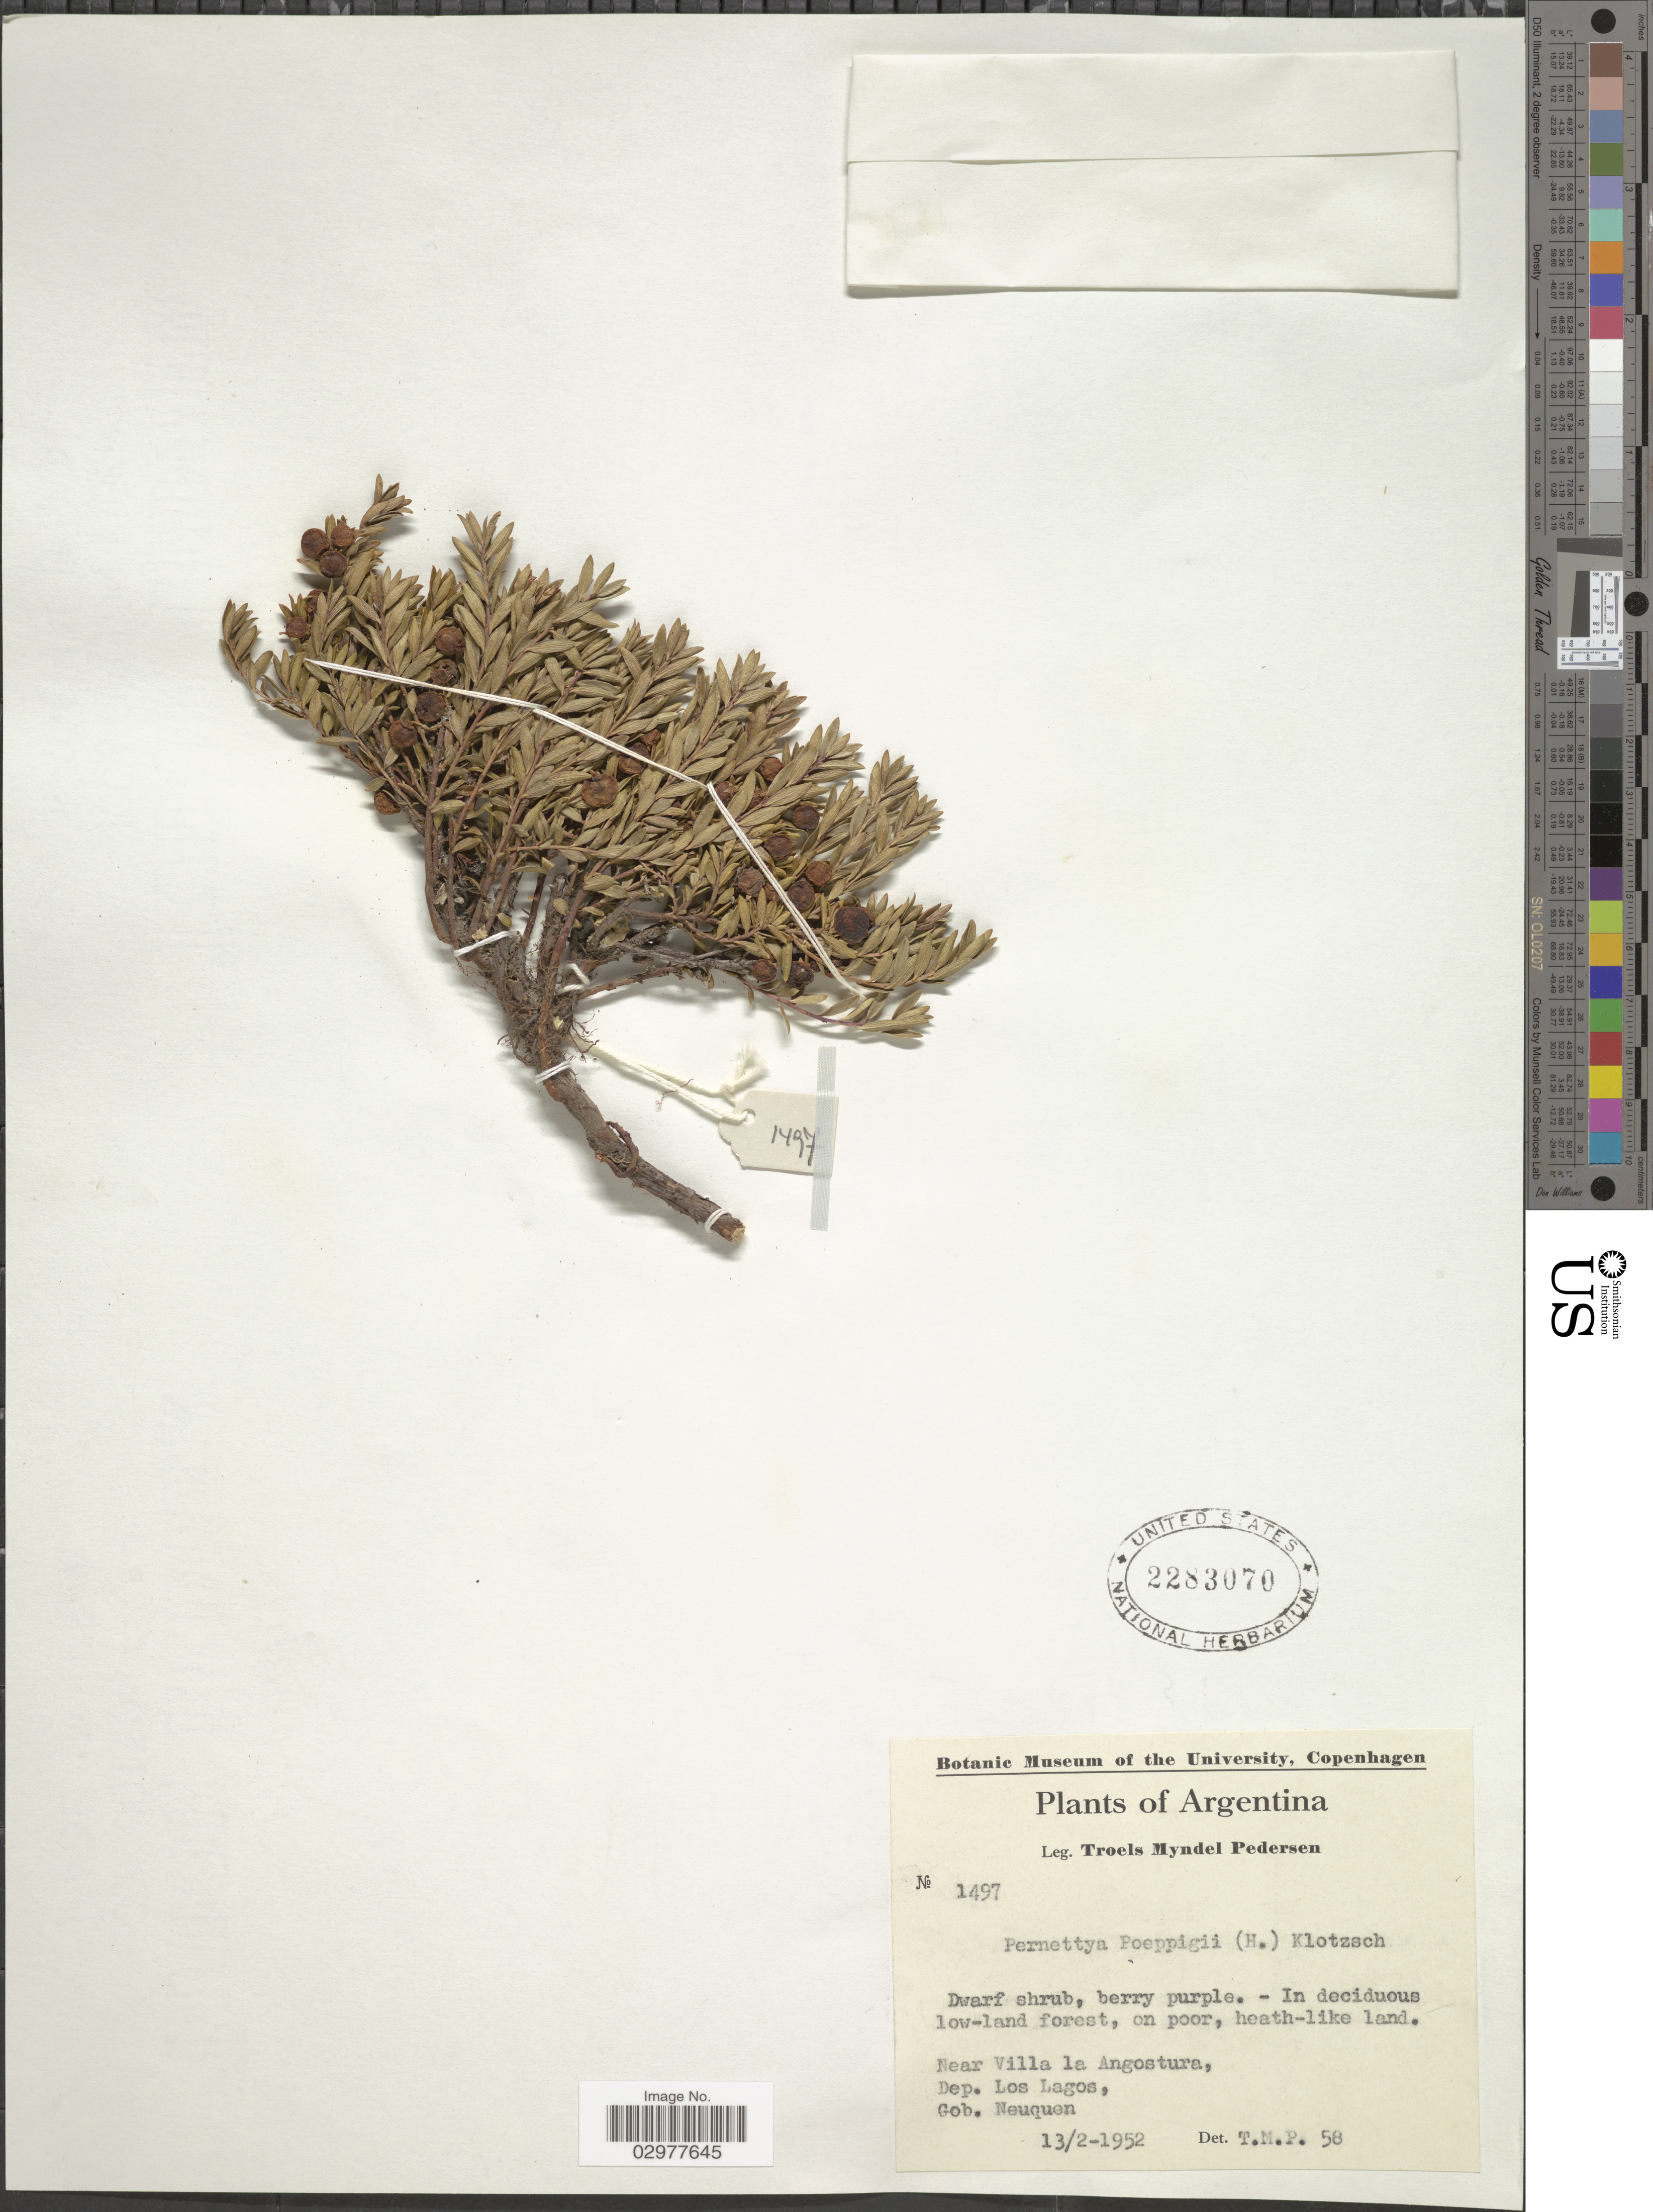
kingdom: Plantae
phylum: Tracheophyta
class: Magnoliopsida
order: Ericales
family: Ericaceae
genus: Pernettya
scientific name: Pernettya poeppigii var. poeppigii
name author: (DC.) Klotzsch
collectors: T. Pederson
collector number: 1497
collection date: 1952-02-13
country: Argentina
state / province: Neuquen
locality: Near Villa la Angostura, Dep. Los Lagos. Gob. Neuquen.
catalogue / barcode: US 2283070